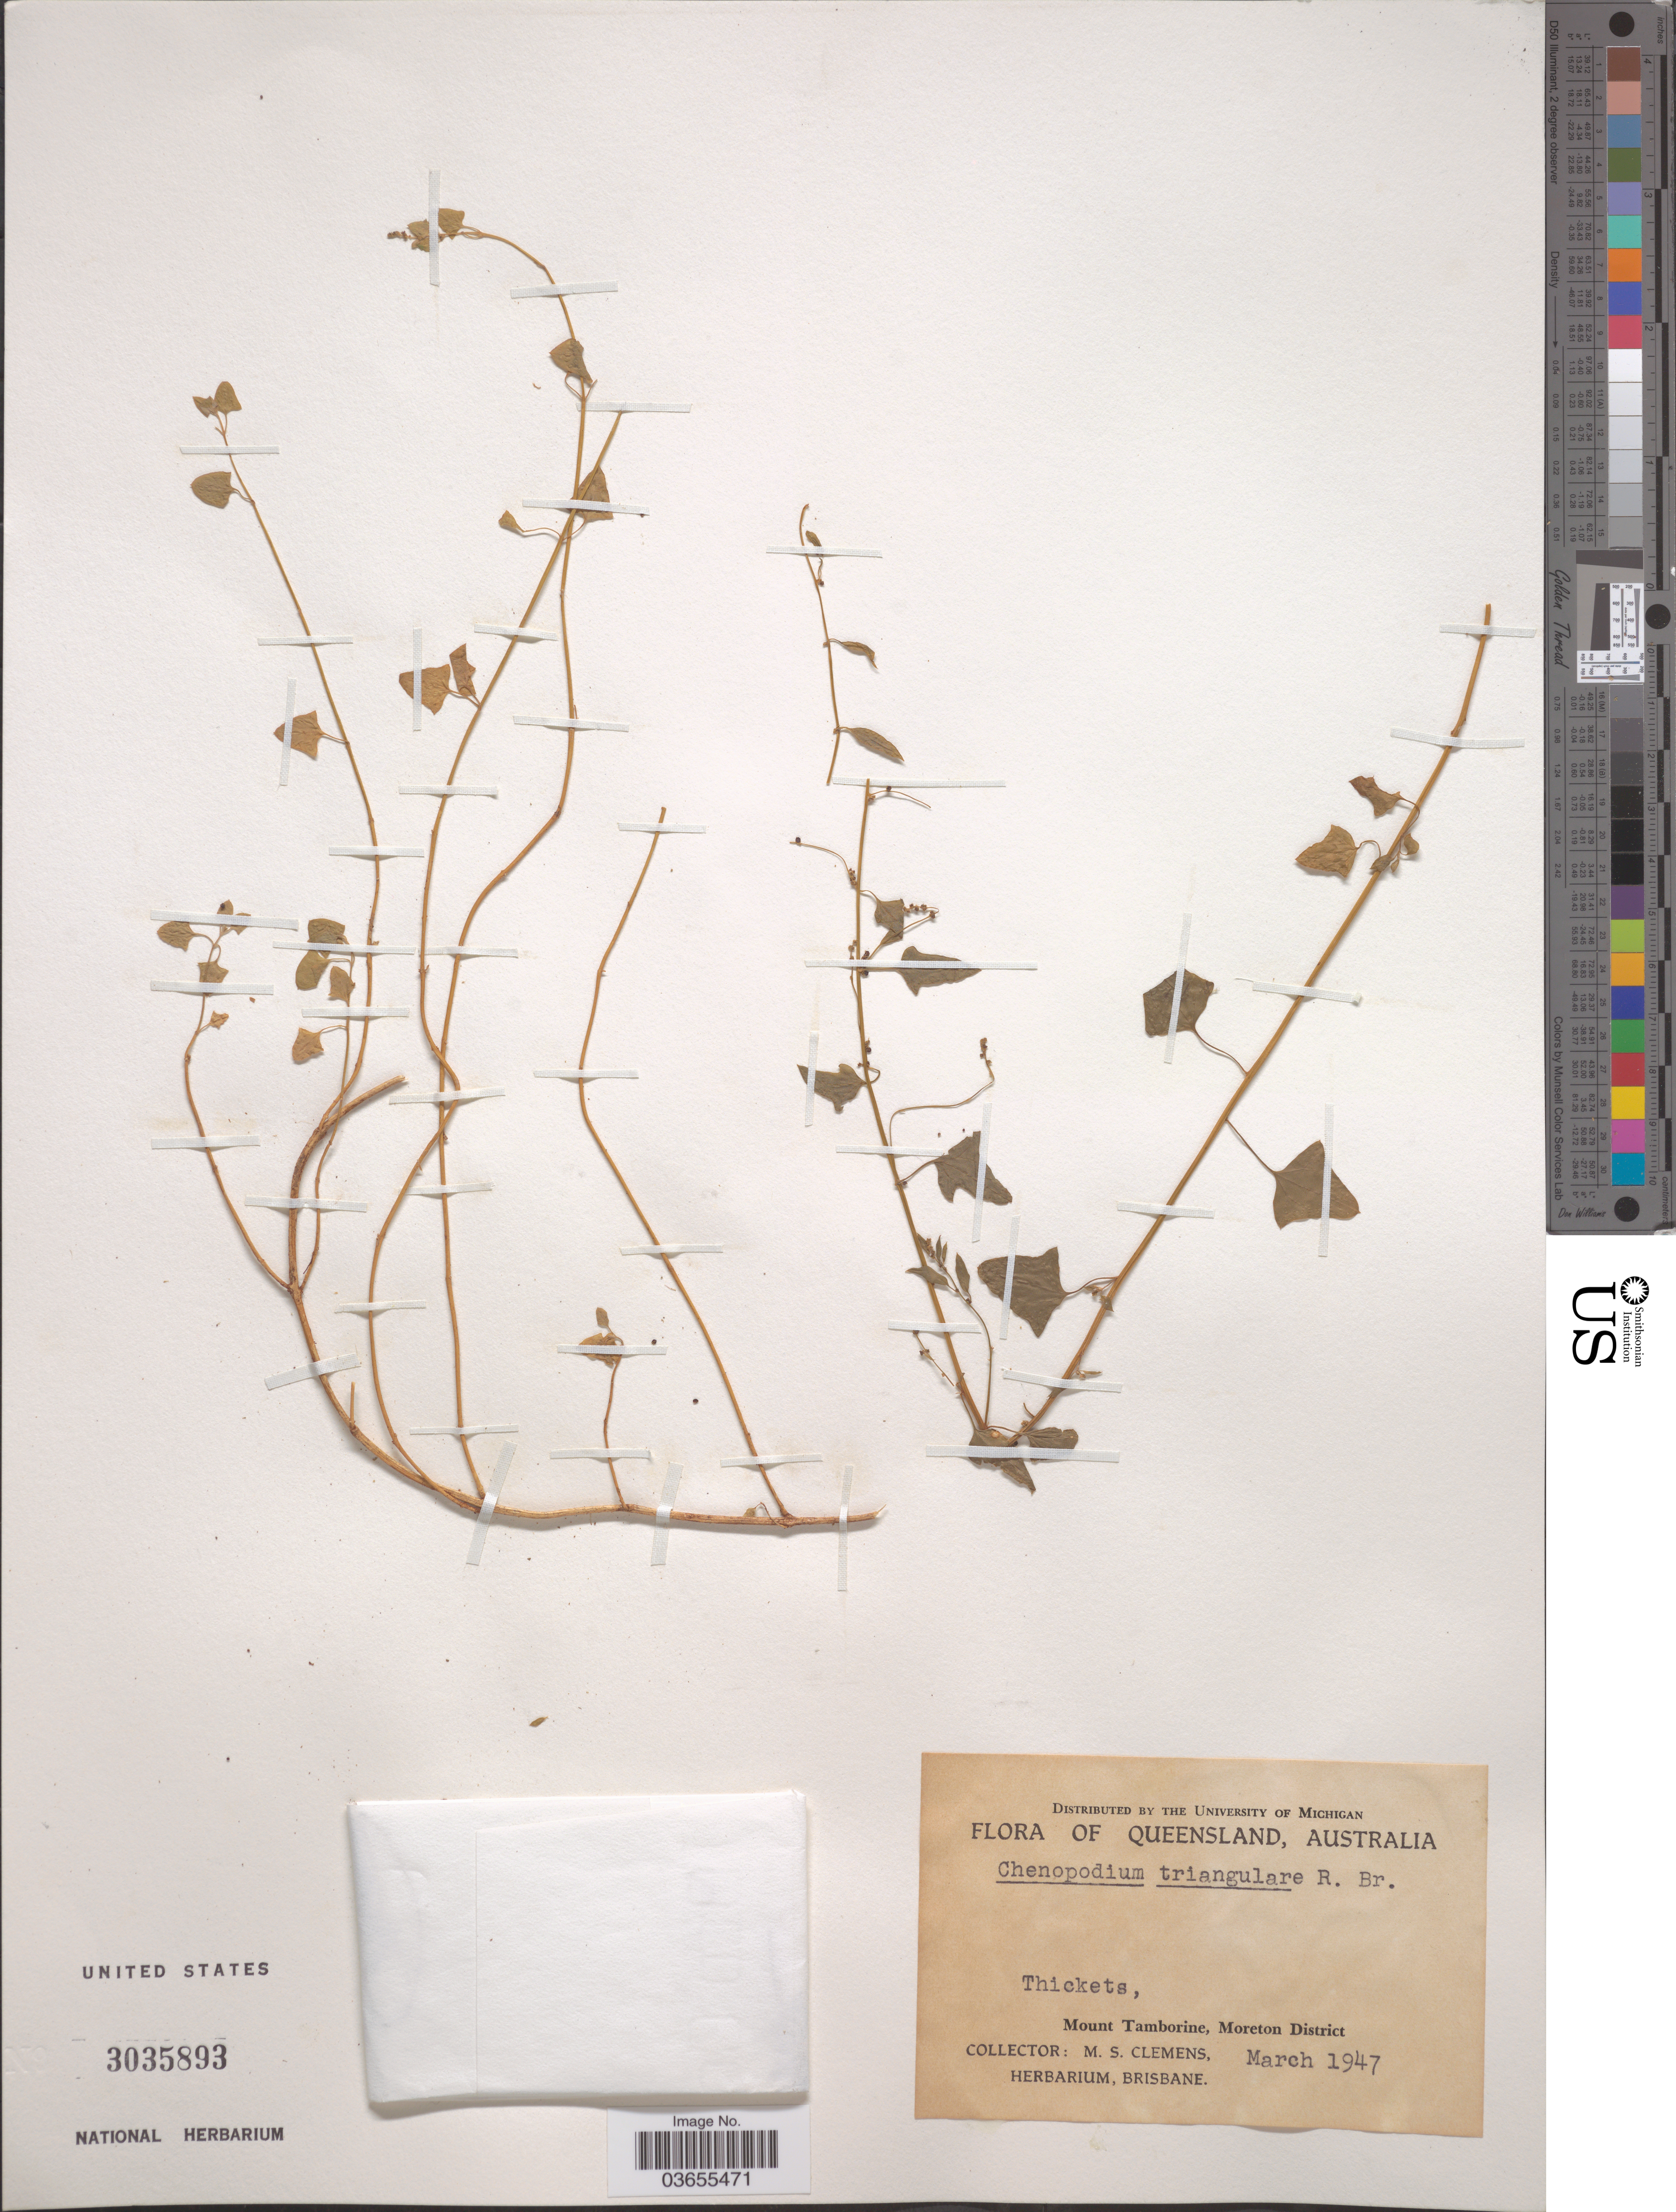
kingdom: Plantae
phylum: Tracheophyta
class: Magnoliopsida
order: Caryophyllales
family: Amaranthaceae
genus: Chenopodium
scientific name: Chenopodium triangulare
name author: Forssk.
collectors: M. S. Clemens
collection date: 1947-03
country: Australia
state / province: Queensland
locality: Mount Tamborine, Moreton District.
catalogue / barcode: US 3035893